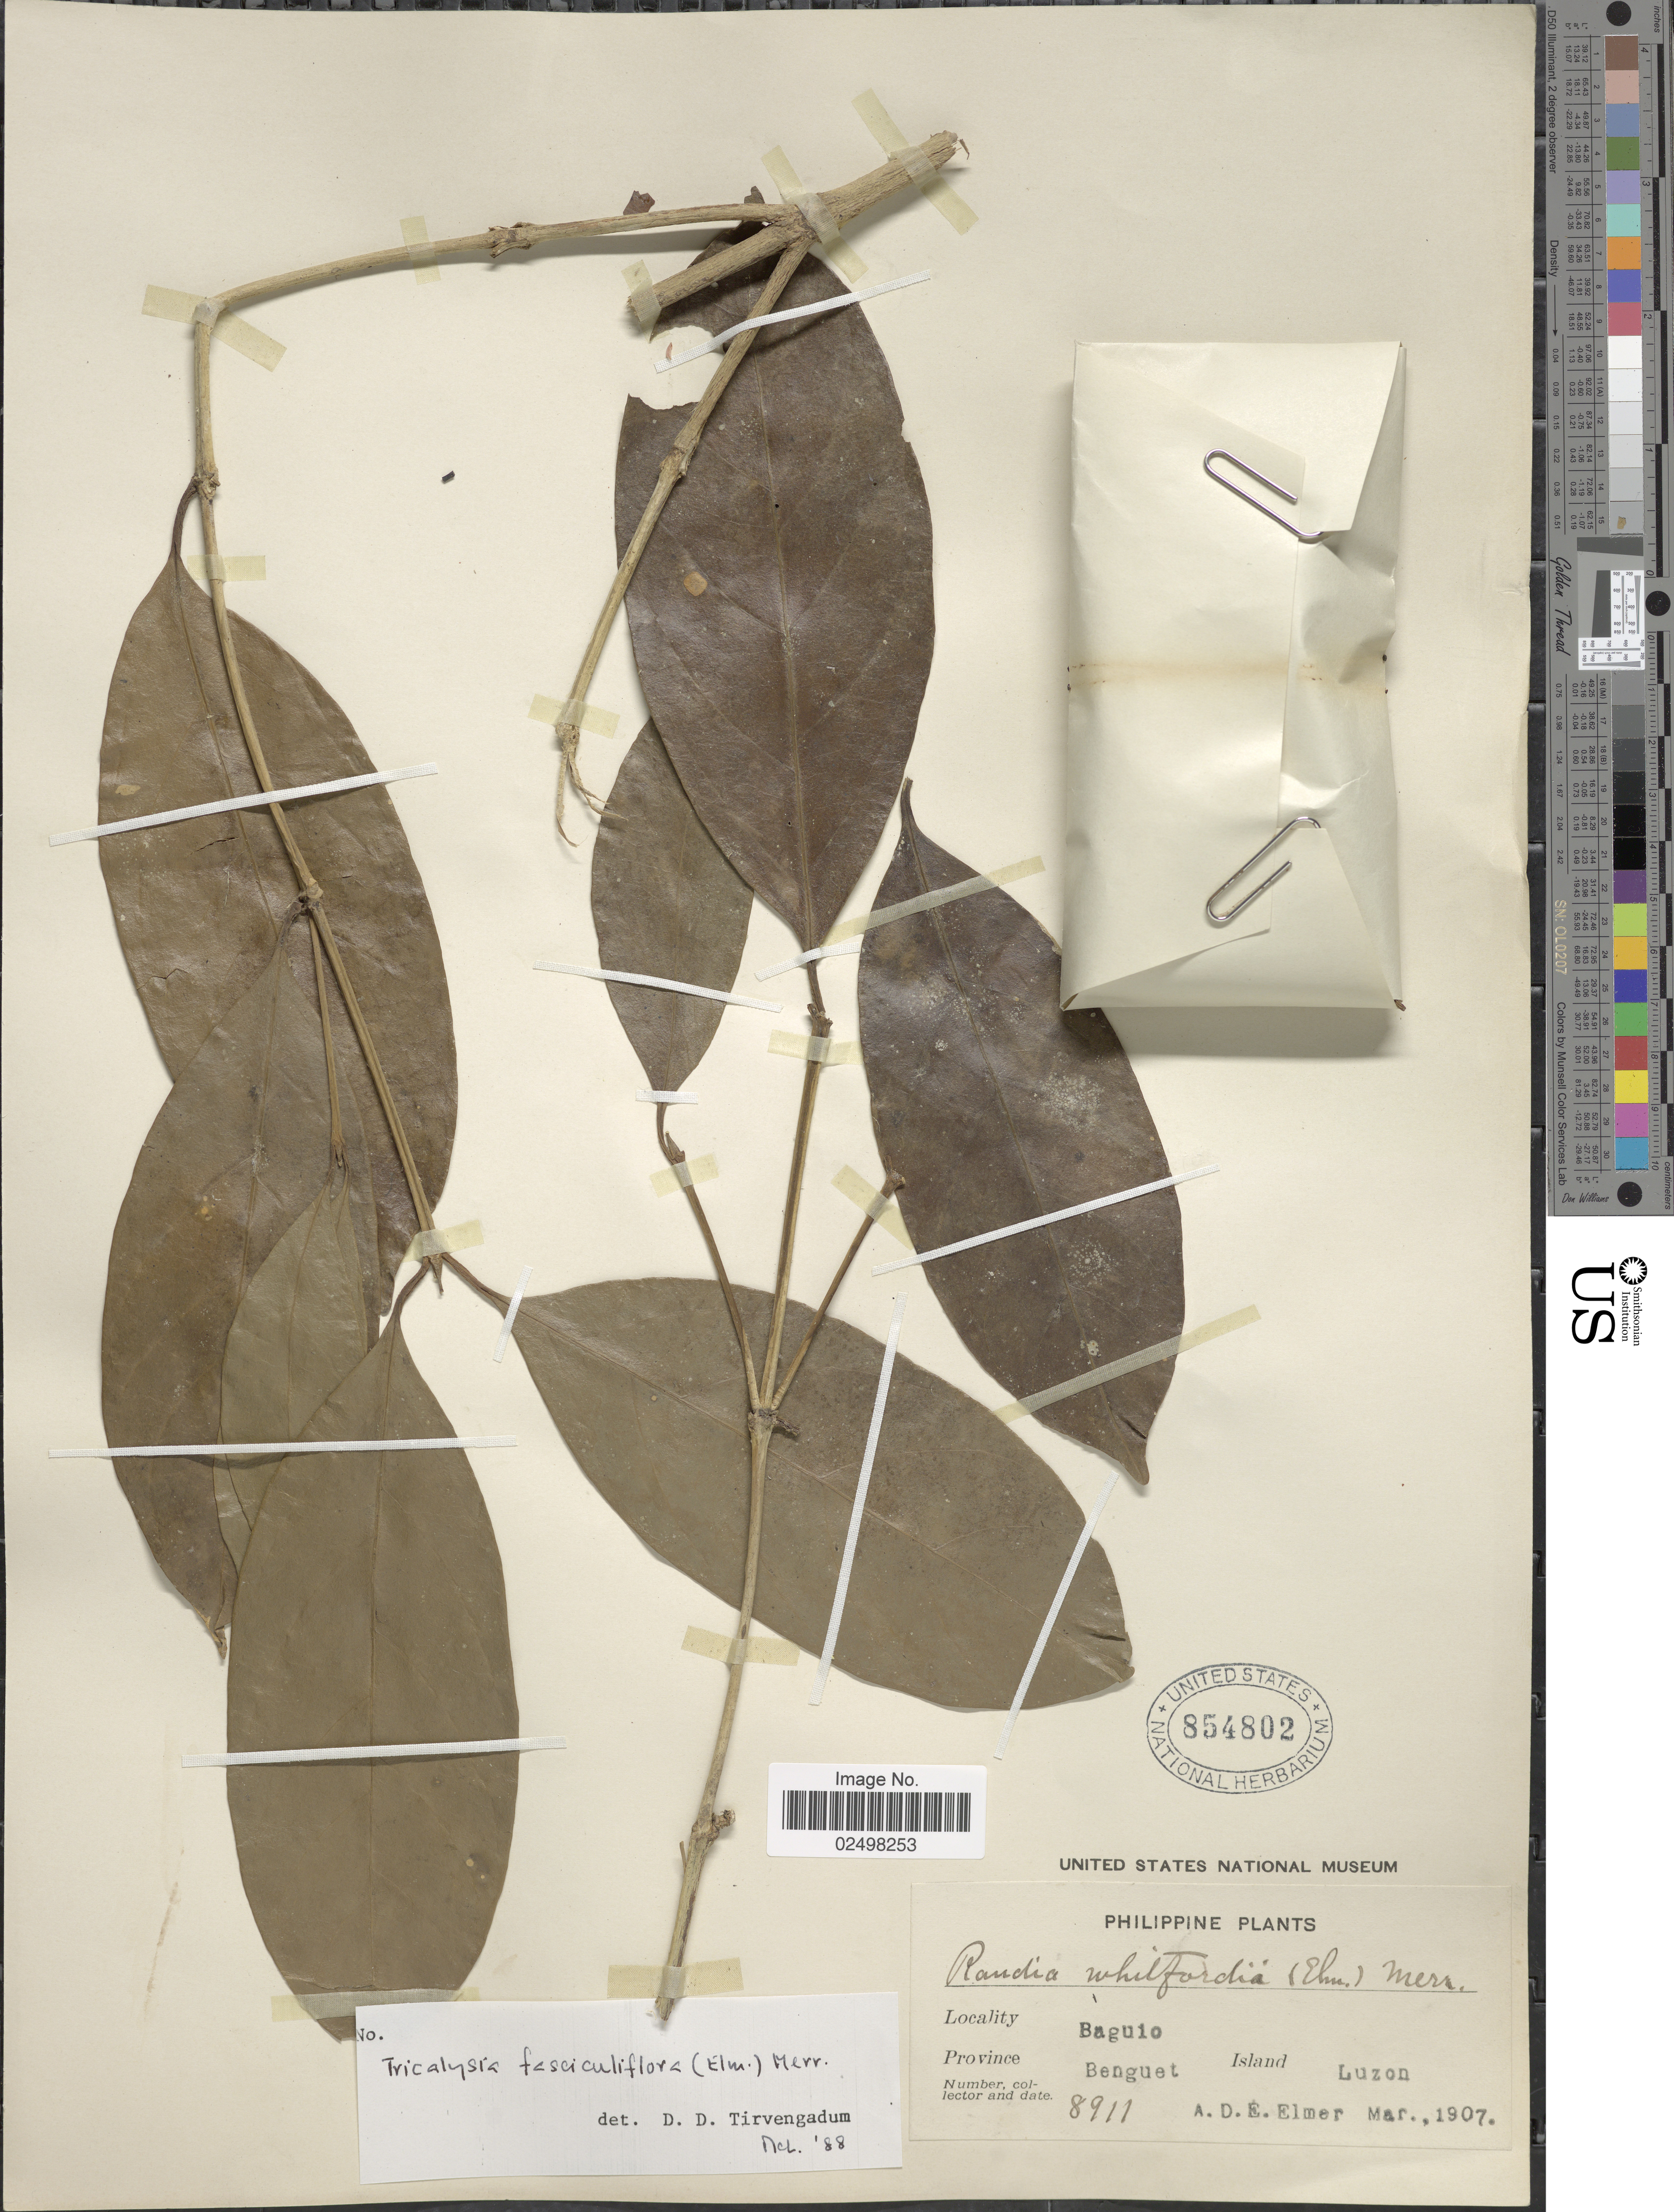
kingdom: Plantae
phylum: Tracheophyta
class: Magnoliopsida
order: Gentianales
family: Rubiaceae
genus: Tricalysia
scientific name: Tricalysia fasciculiflora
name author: (Elmer) Merr.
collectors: A. D. E. Elmer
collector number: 8911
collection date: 1907-03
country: Philippines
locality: Baguio, Province Benguet, Island Luzon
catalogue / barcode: US 854802